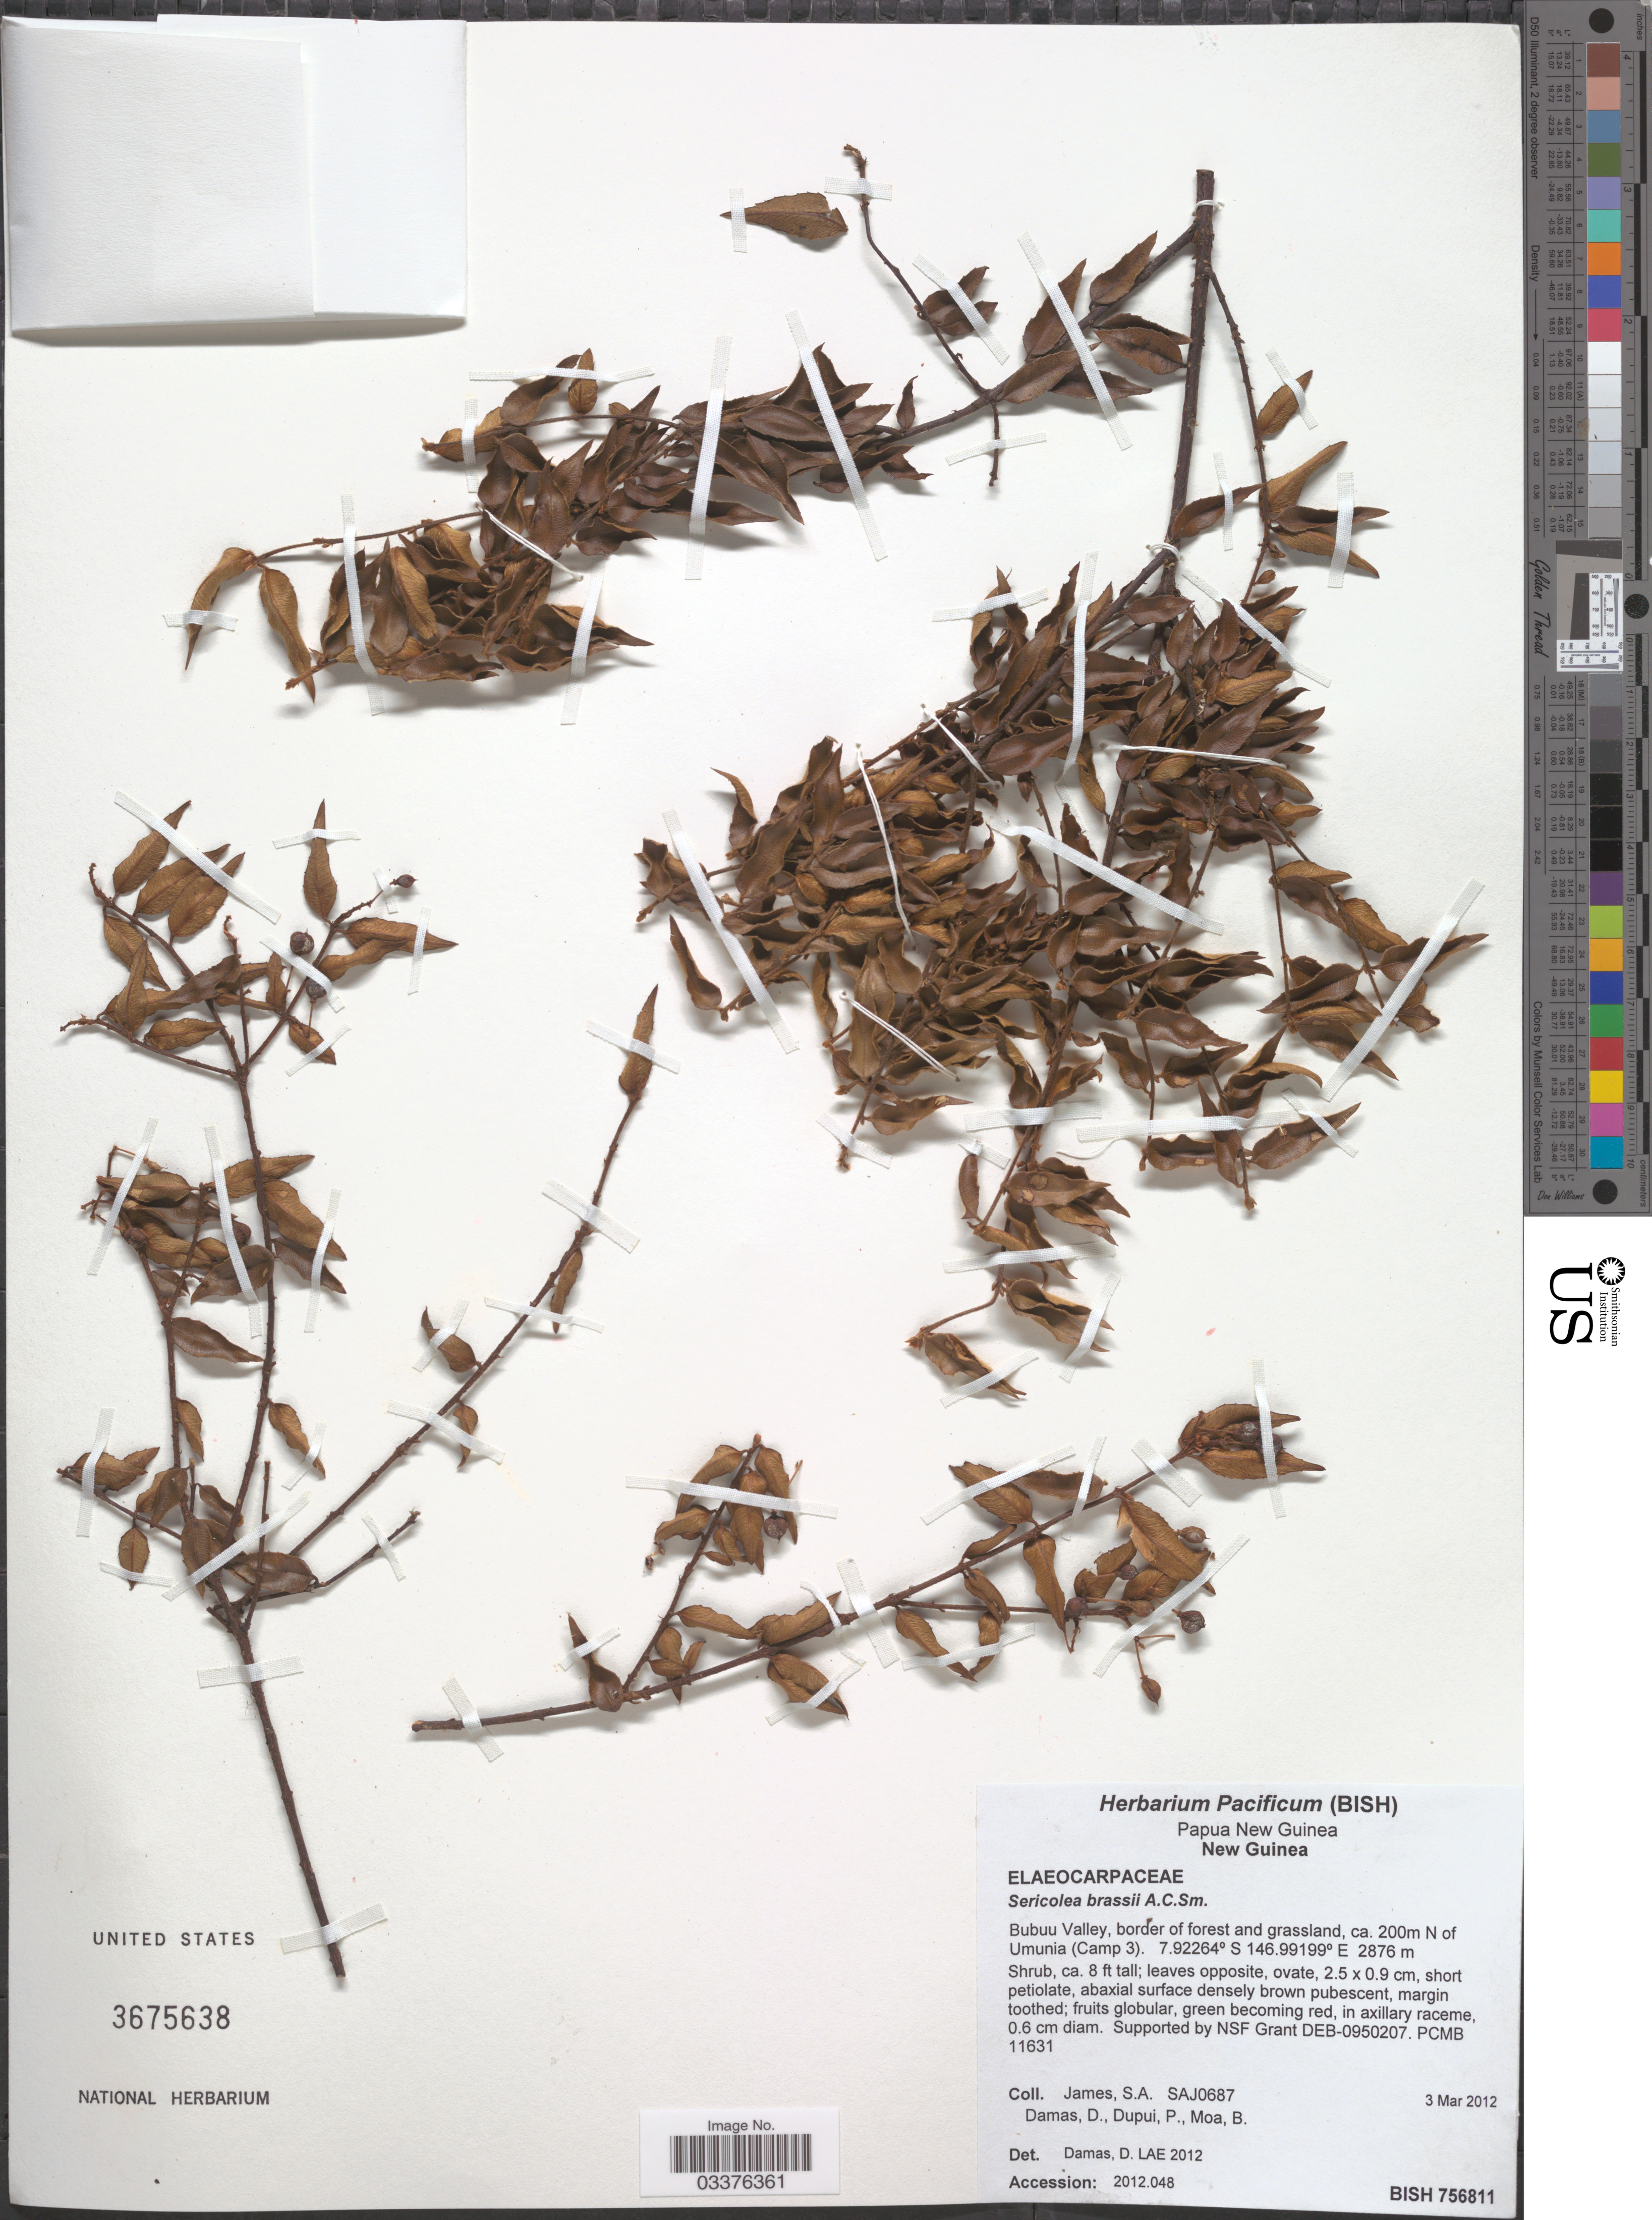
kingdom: Plantae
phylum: Tracheophyta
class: Magnoliopsida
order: Oxalidales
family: Elaeocarpaceae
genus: Sericolea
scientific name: Sericolea brassii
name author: A.C. Sm.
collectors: S. James, D. Damas, P. Dupui & B. Moa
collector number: SAJ0687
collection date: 2012-03-03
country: Papua New Guinea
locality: New Guinea. Bubuu Valley, border of forest and grassland, ca. 200m N of Umunia (Camp 3).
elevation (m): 2876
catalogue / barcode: US 3675638